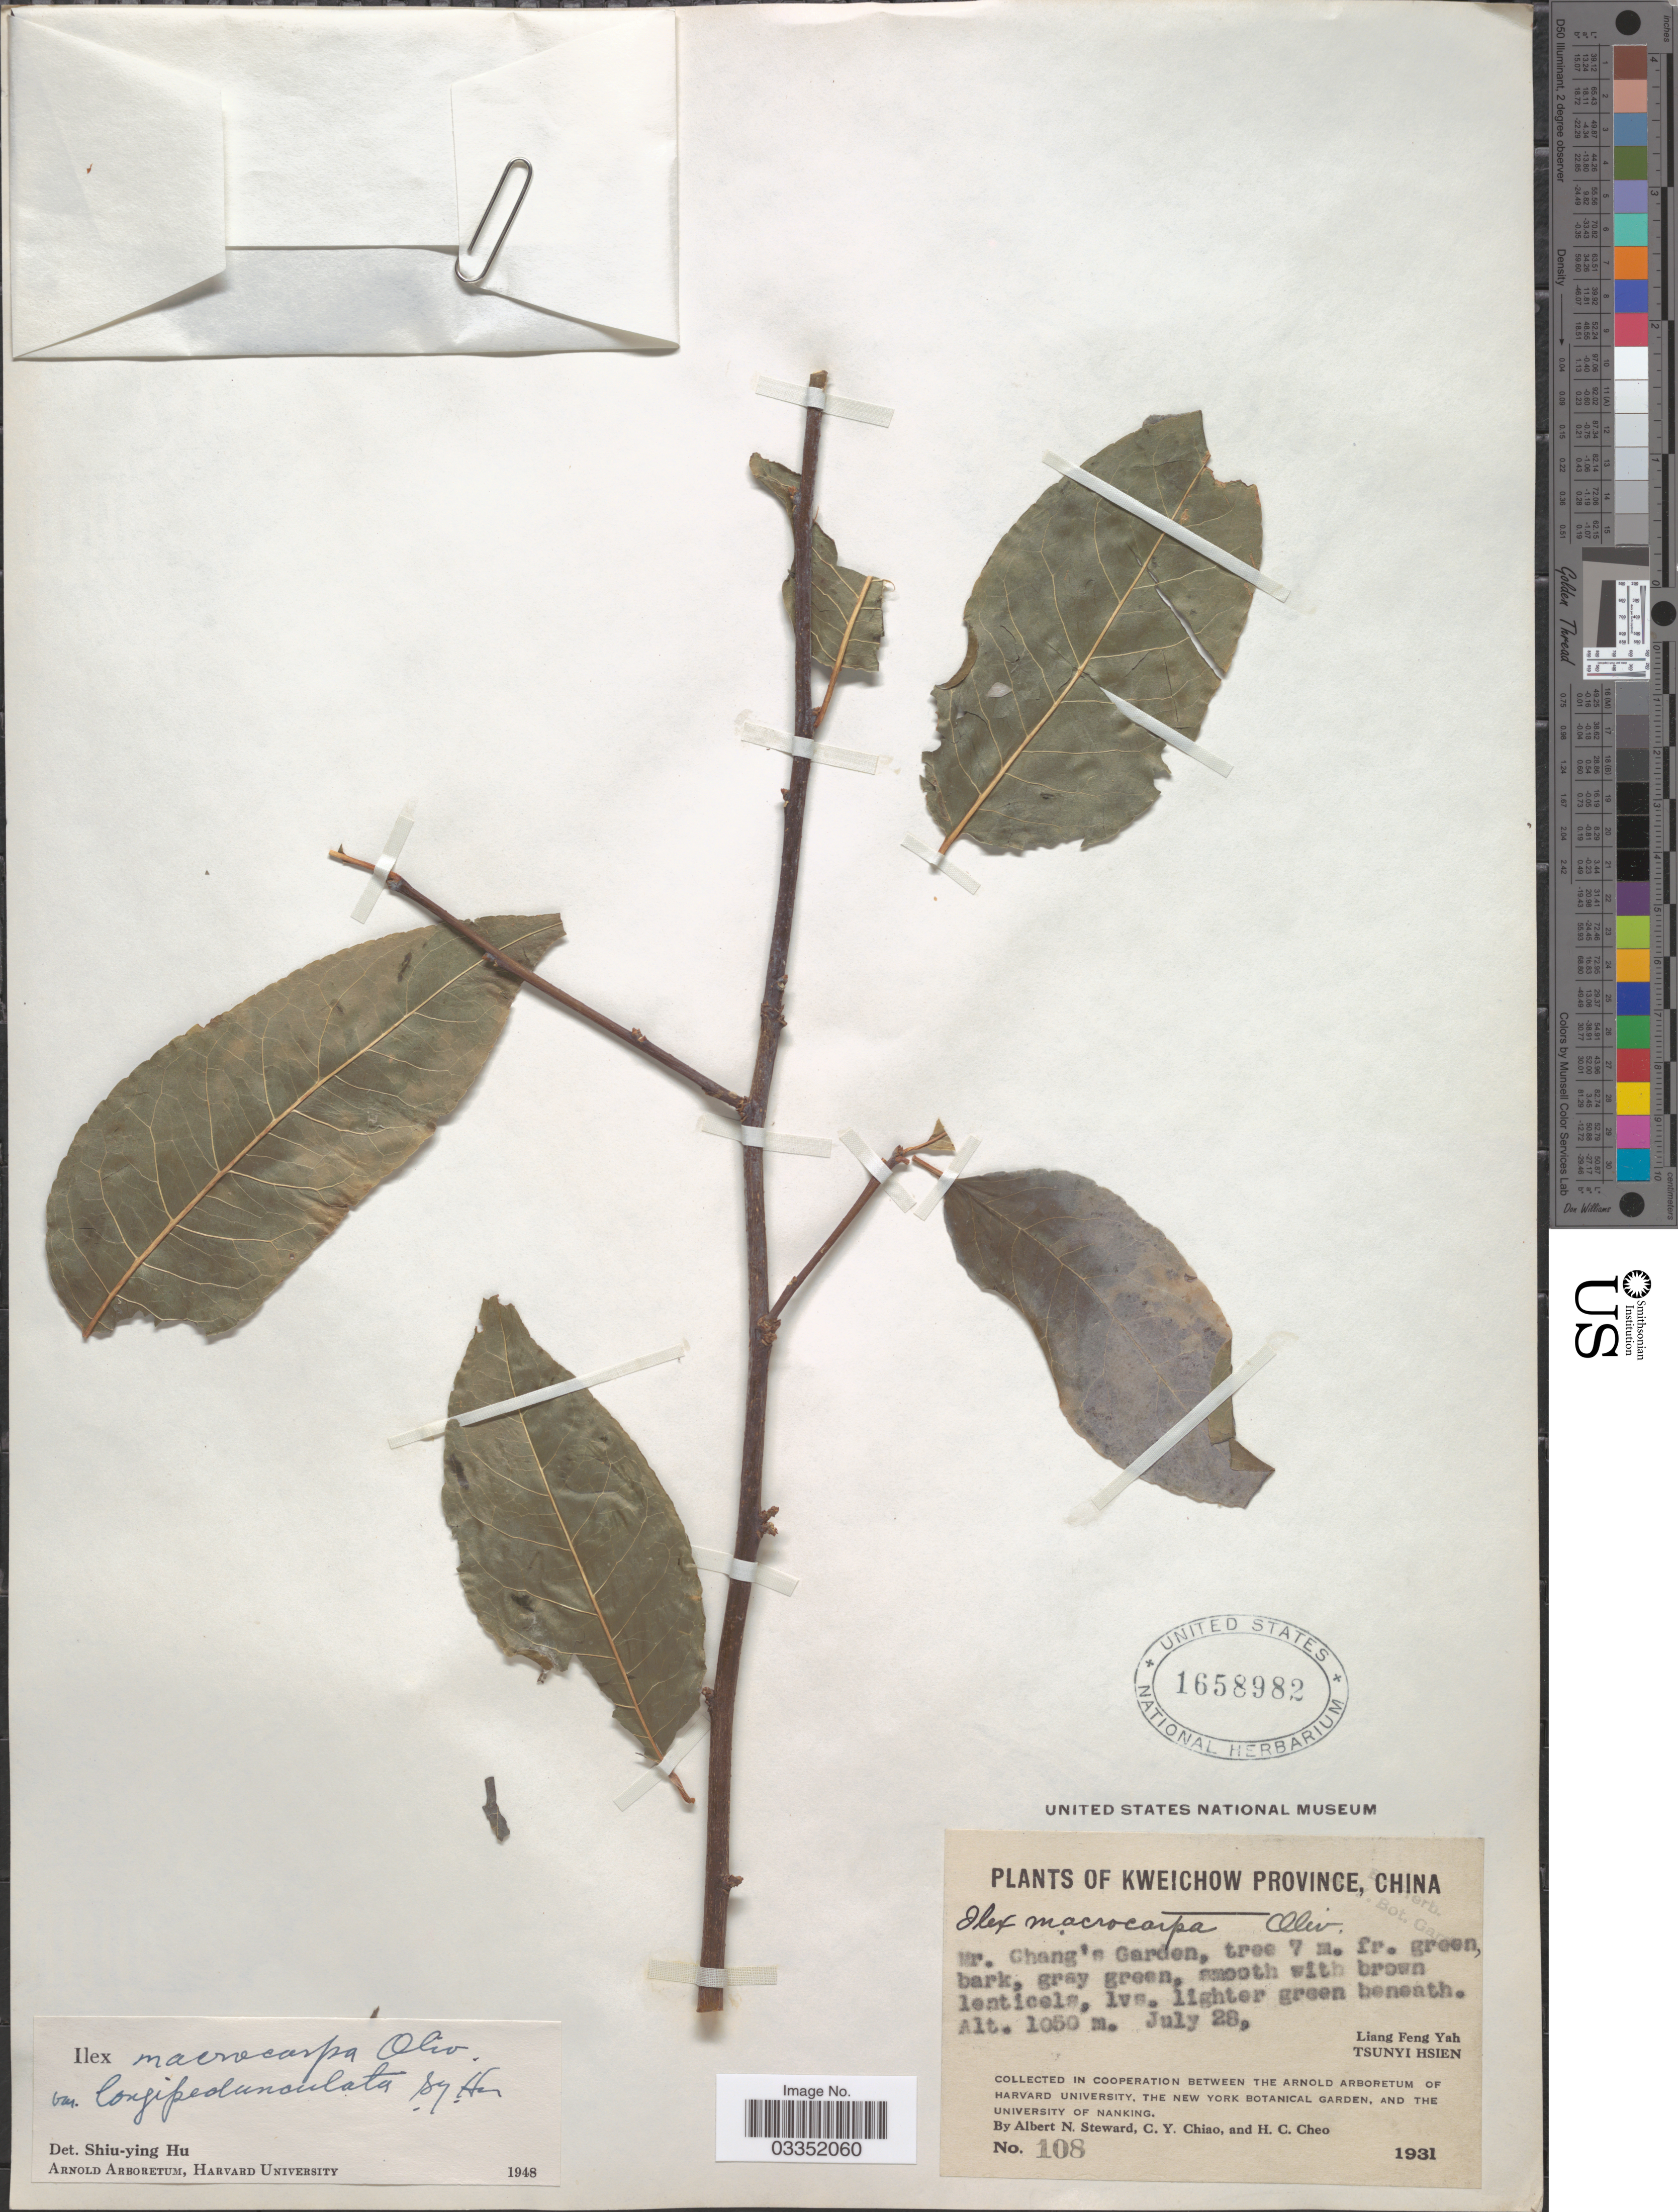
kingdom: Plantae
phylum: Tracheophyta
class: Magnoliopsida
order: Aquifoliales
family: Aquifoliaceae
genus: Ilex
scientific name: Ilex macrocarpa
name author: Oliv.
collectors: A. N. Steward, C. Y. Chiao & H. Cheo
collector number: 108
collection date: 1931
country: China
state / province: Guizhou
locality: Kweichow Province. Mr. Chang's Garden. Liang Feng Yah. Tsunyi Hsien.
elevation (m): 1050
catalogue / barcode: US 1658982